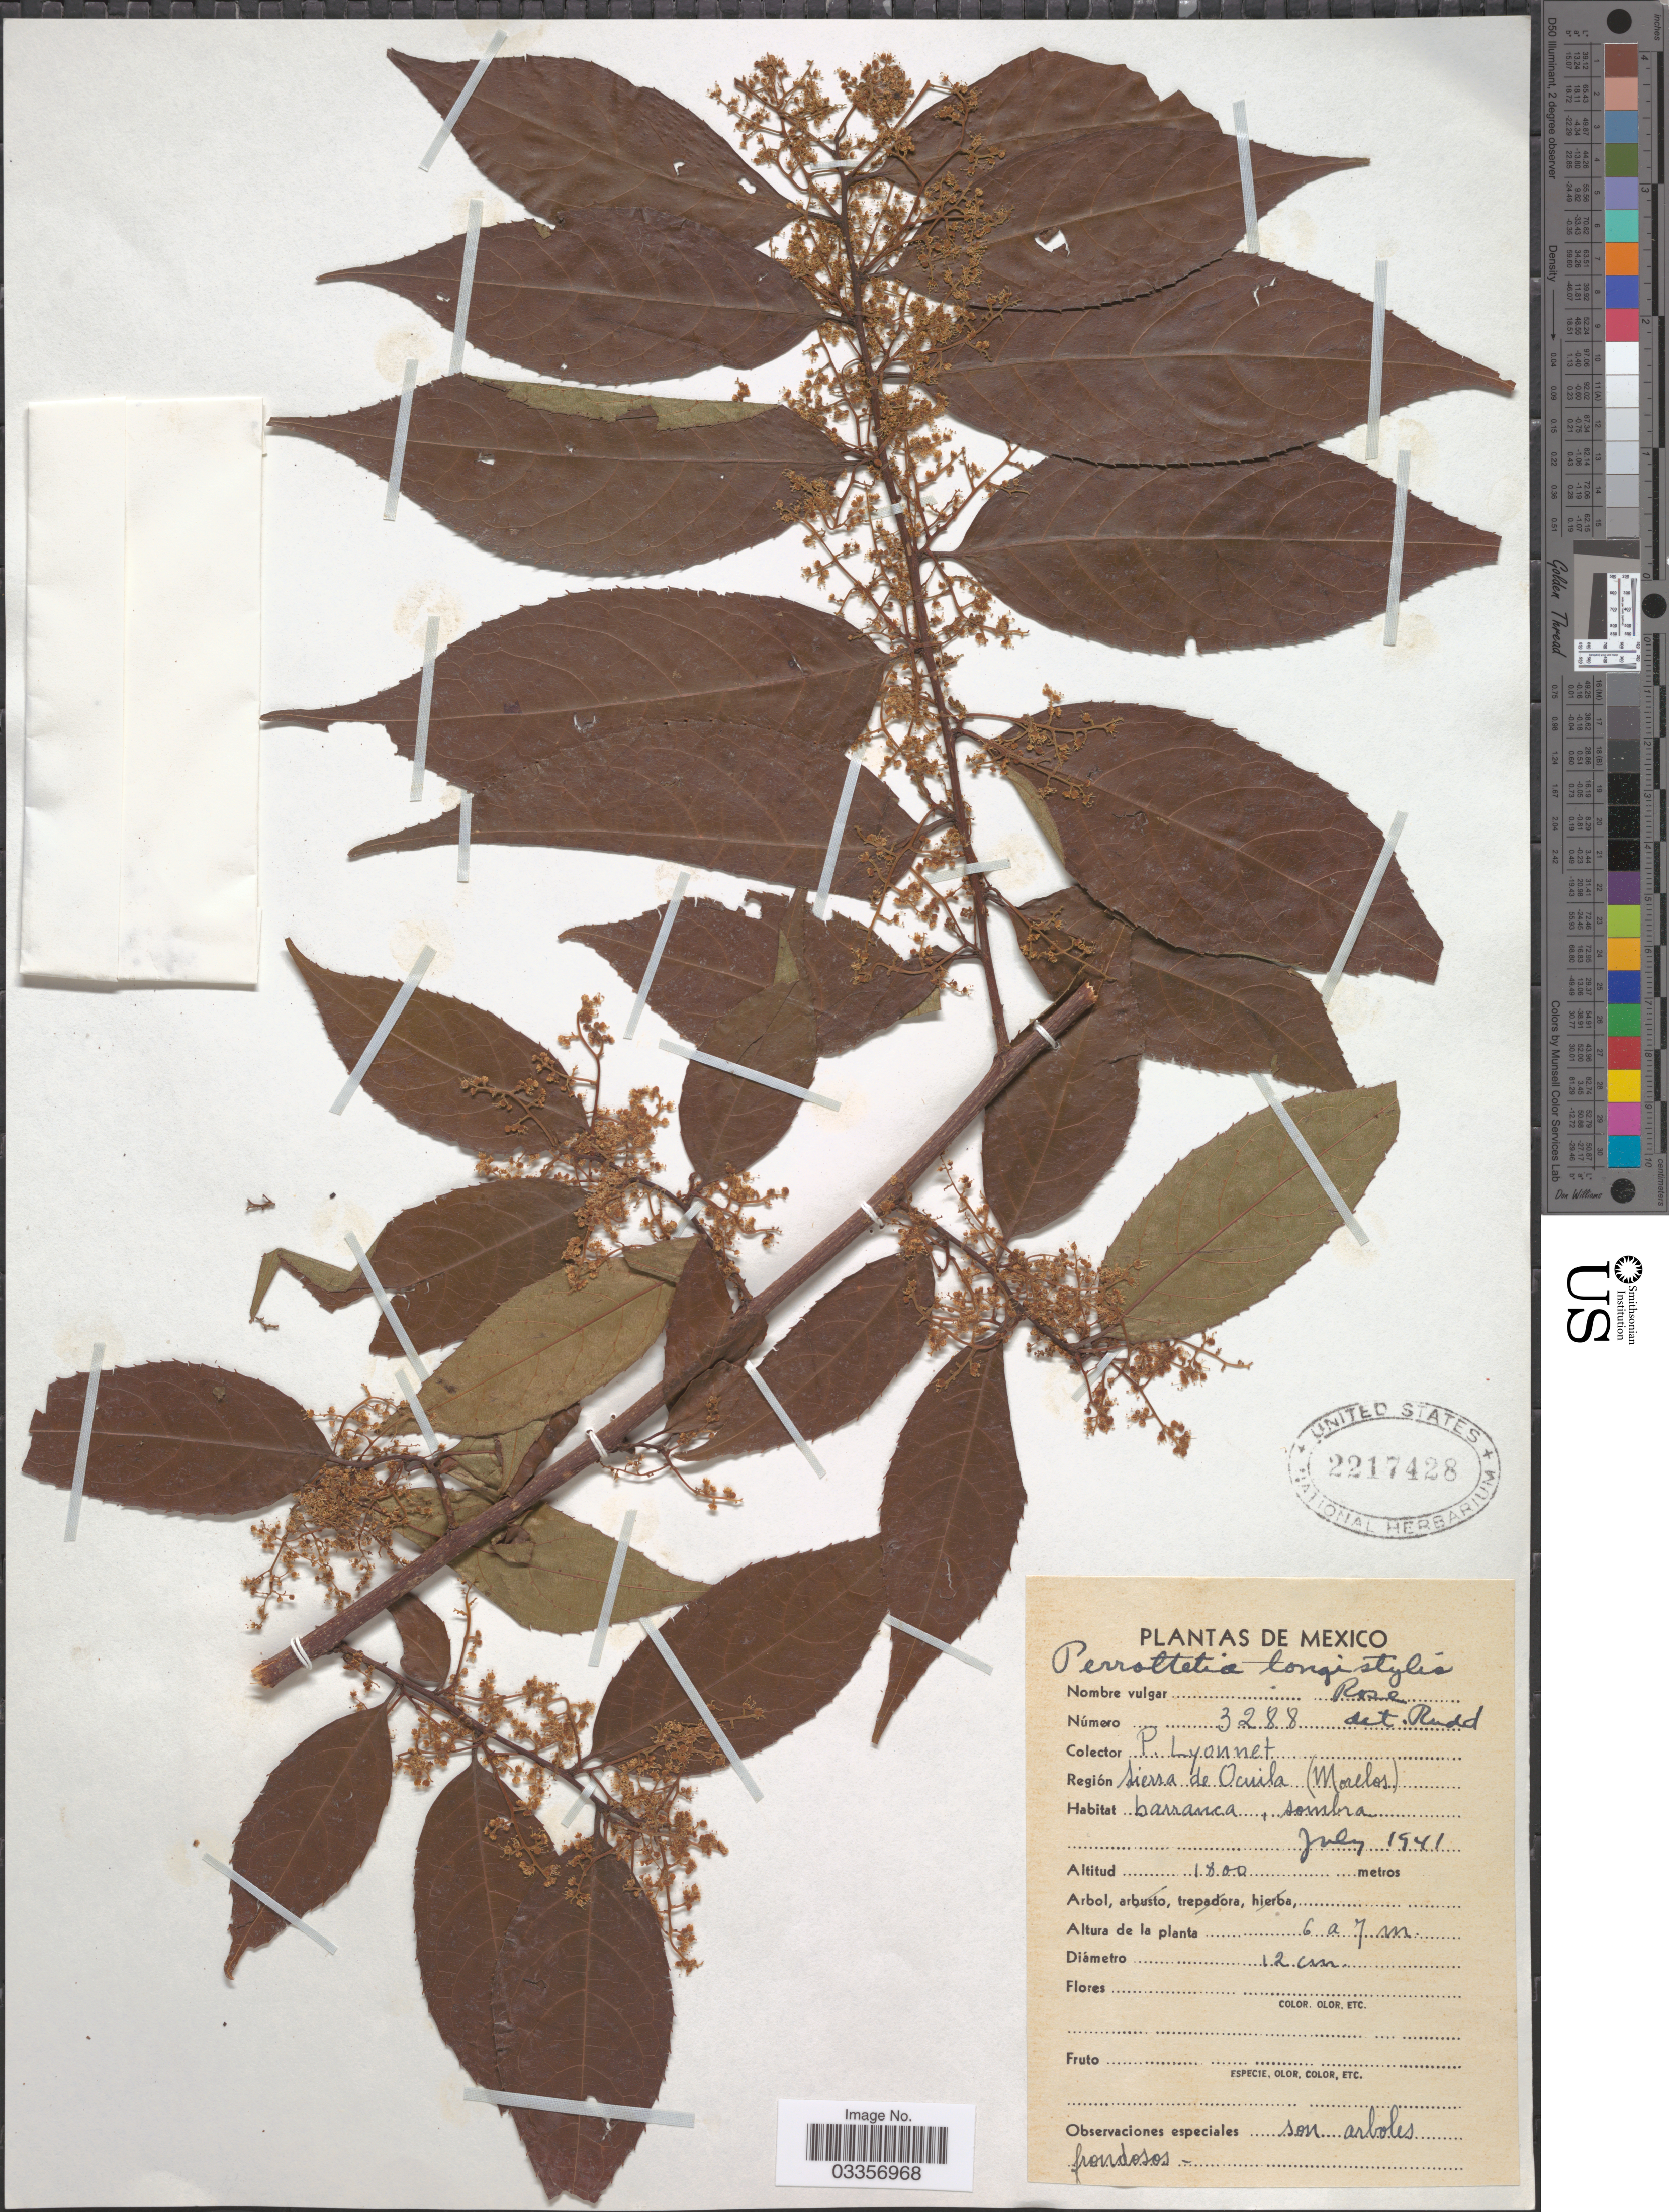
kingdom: Plantae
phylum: Tracheophyta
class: Magnoliopsida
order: Huerteales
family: Dipentodontaceae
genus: Perrottetia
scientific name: Perrottetia longistylis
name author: Rose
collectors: P. Lyonnet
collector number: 3288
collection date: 1941-07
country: Mexico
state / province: Morelos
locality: Región Sierra de Ocuila.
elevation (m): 1800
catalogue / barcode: US 2217428